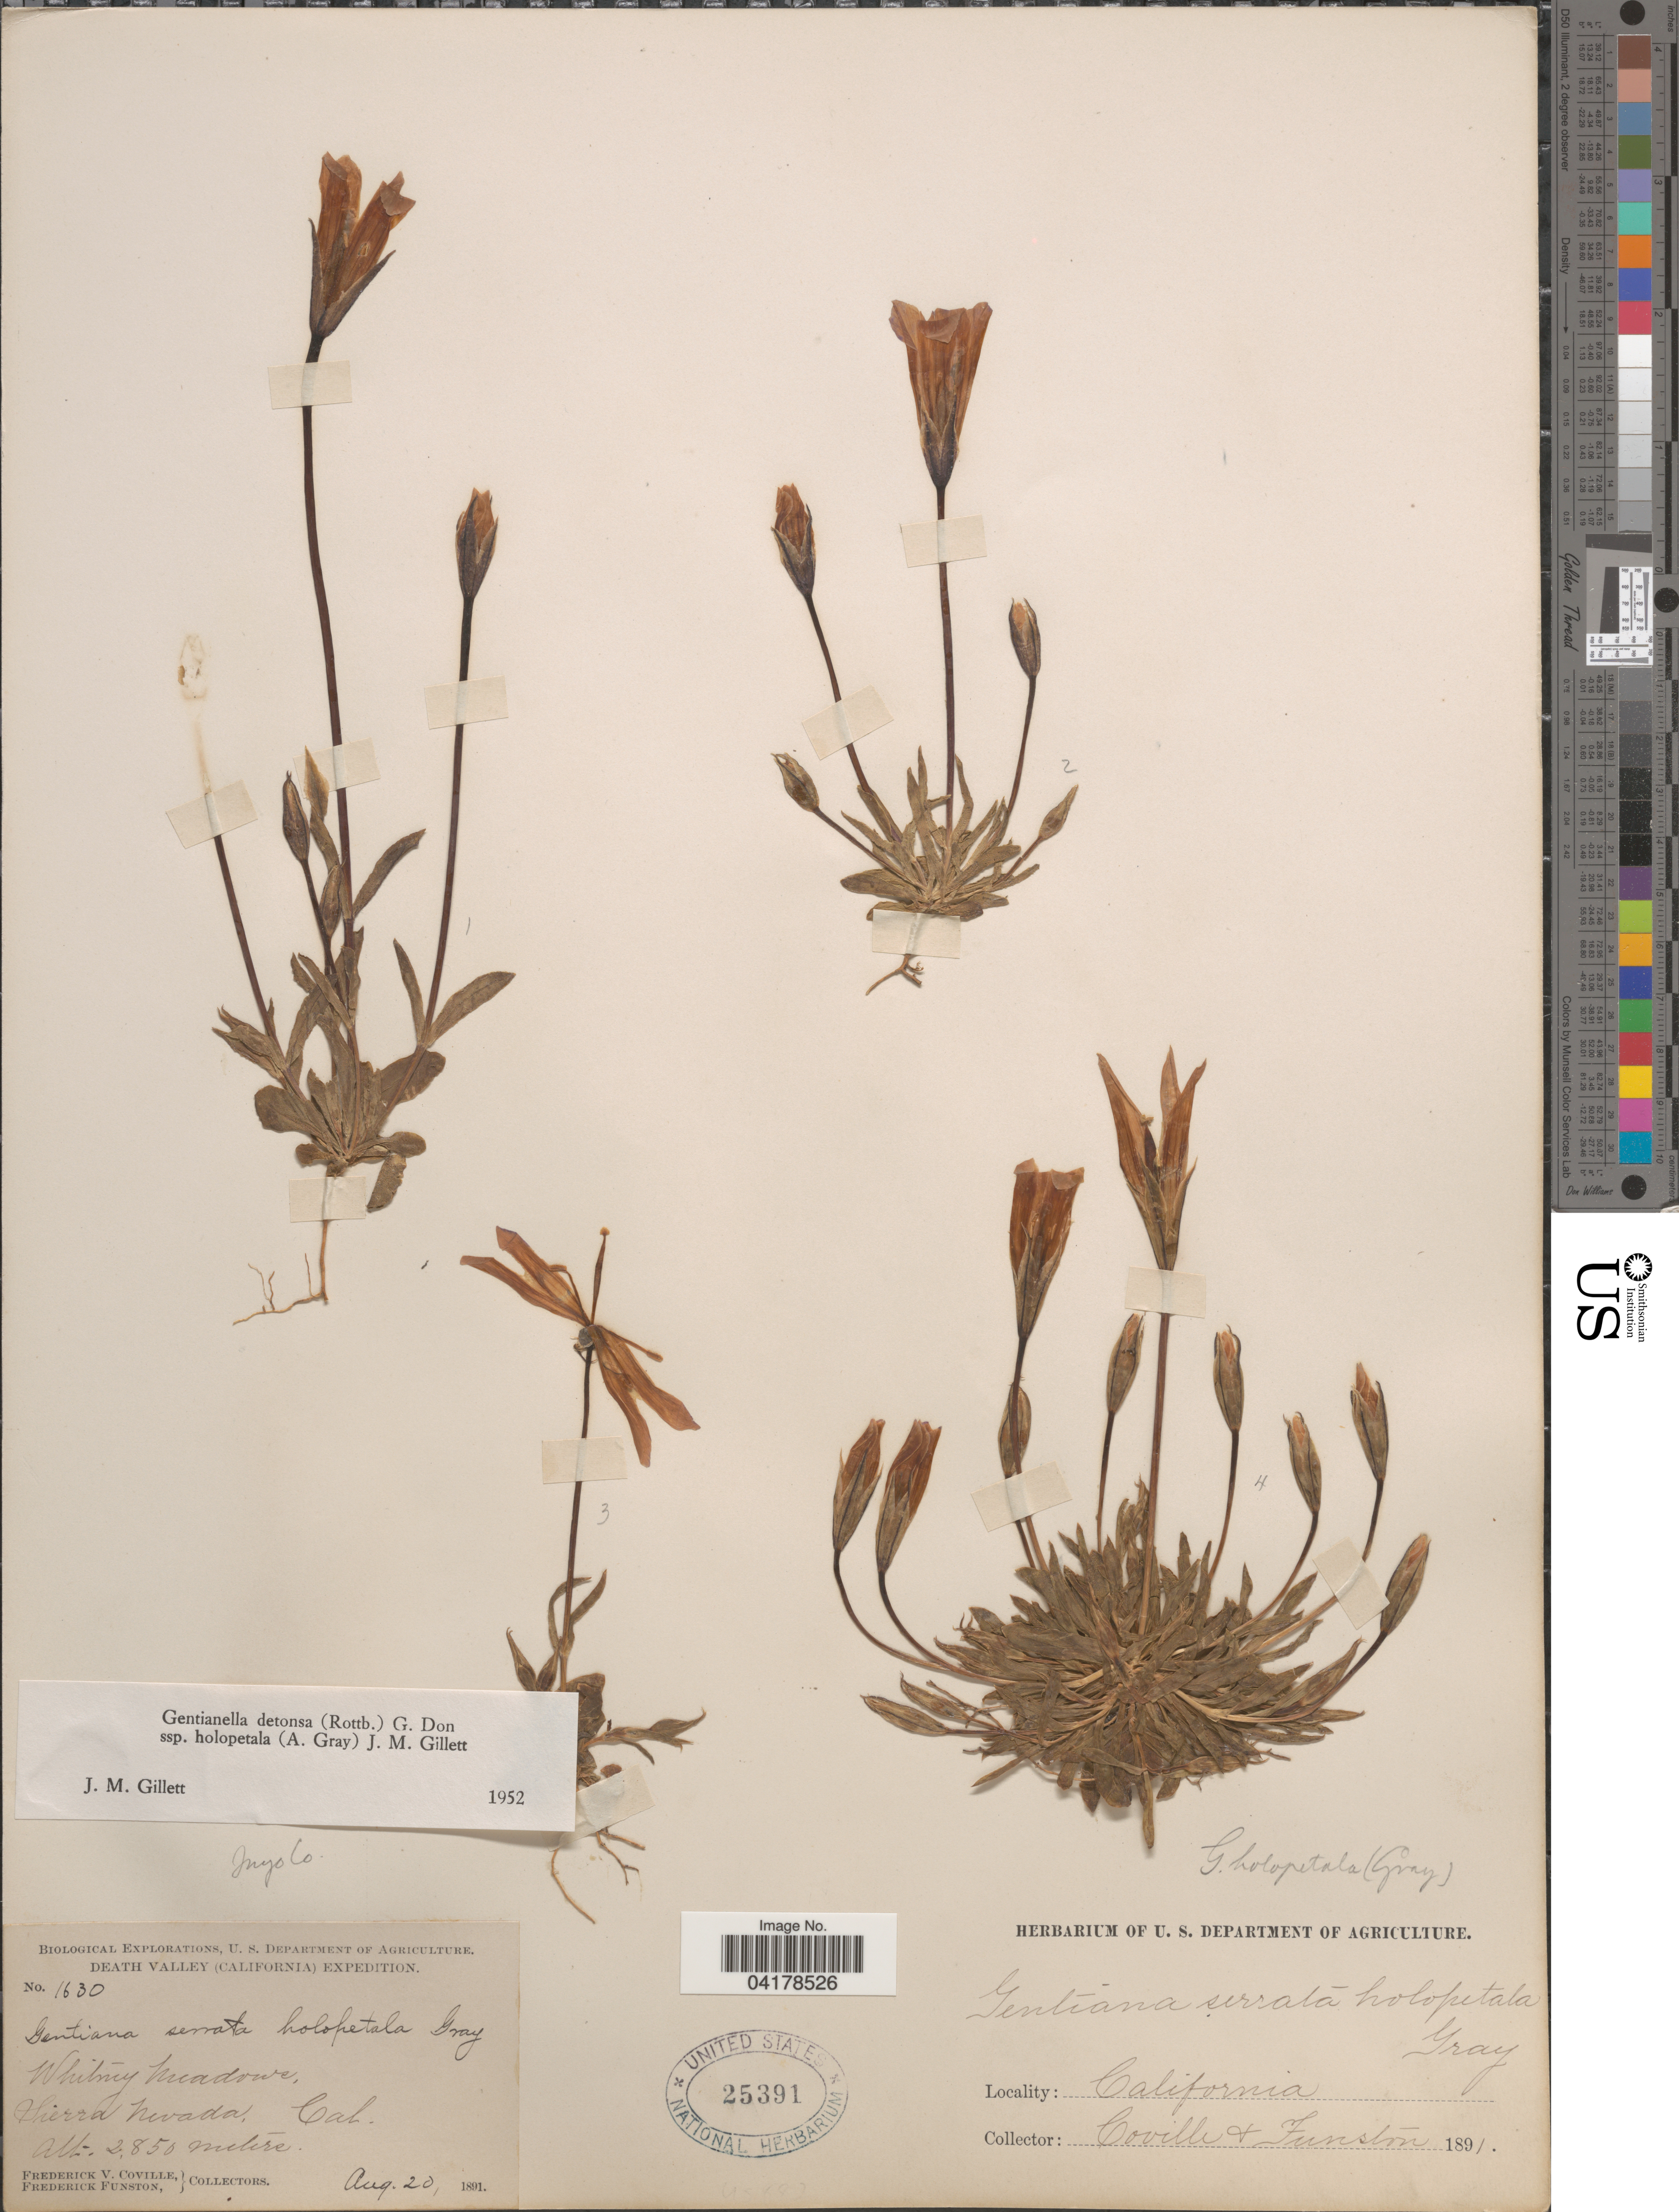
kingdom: Plantae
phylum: Tracheophyta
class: Magnoliopsida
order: Gentianales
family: Gentianaceae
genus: Gentianella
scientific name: Gentianella detonsa subsp. holopetala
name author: (A. Gray) J.M. Gillett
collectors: F. V. Coville & F. Funston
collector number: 1630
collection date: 1891-08-20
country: United States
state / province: California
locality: Biological Explorations. Death Valley (California) Expedition. Whitney Meadows, Sierra Nevada.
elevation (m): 2850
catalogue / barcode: US 25391